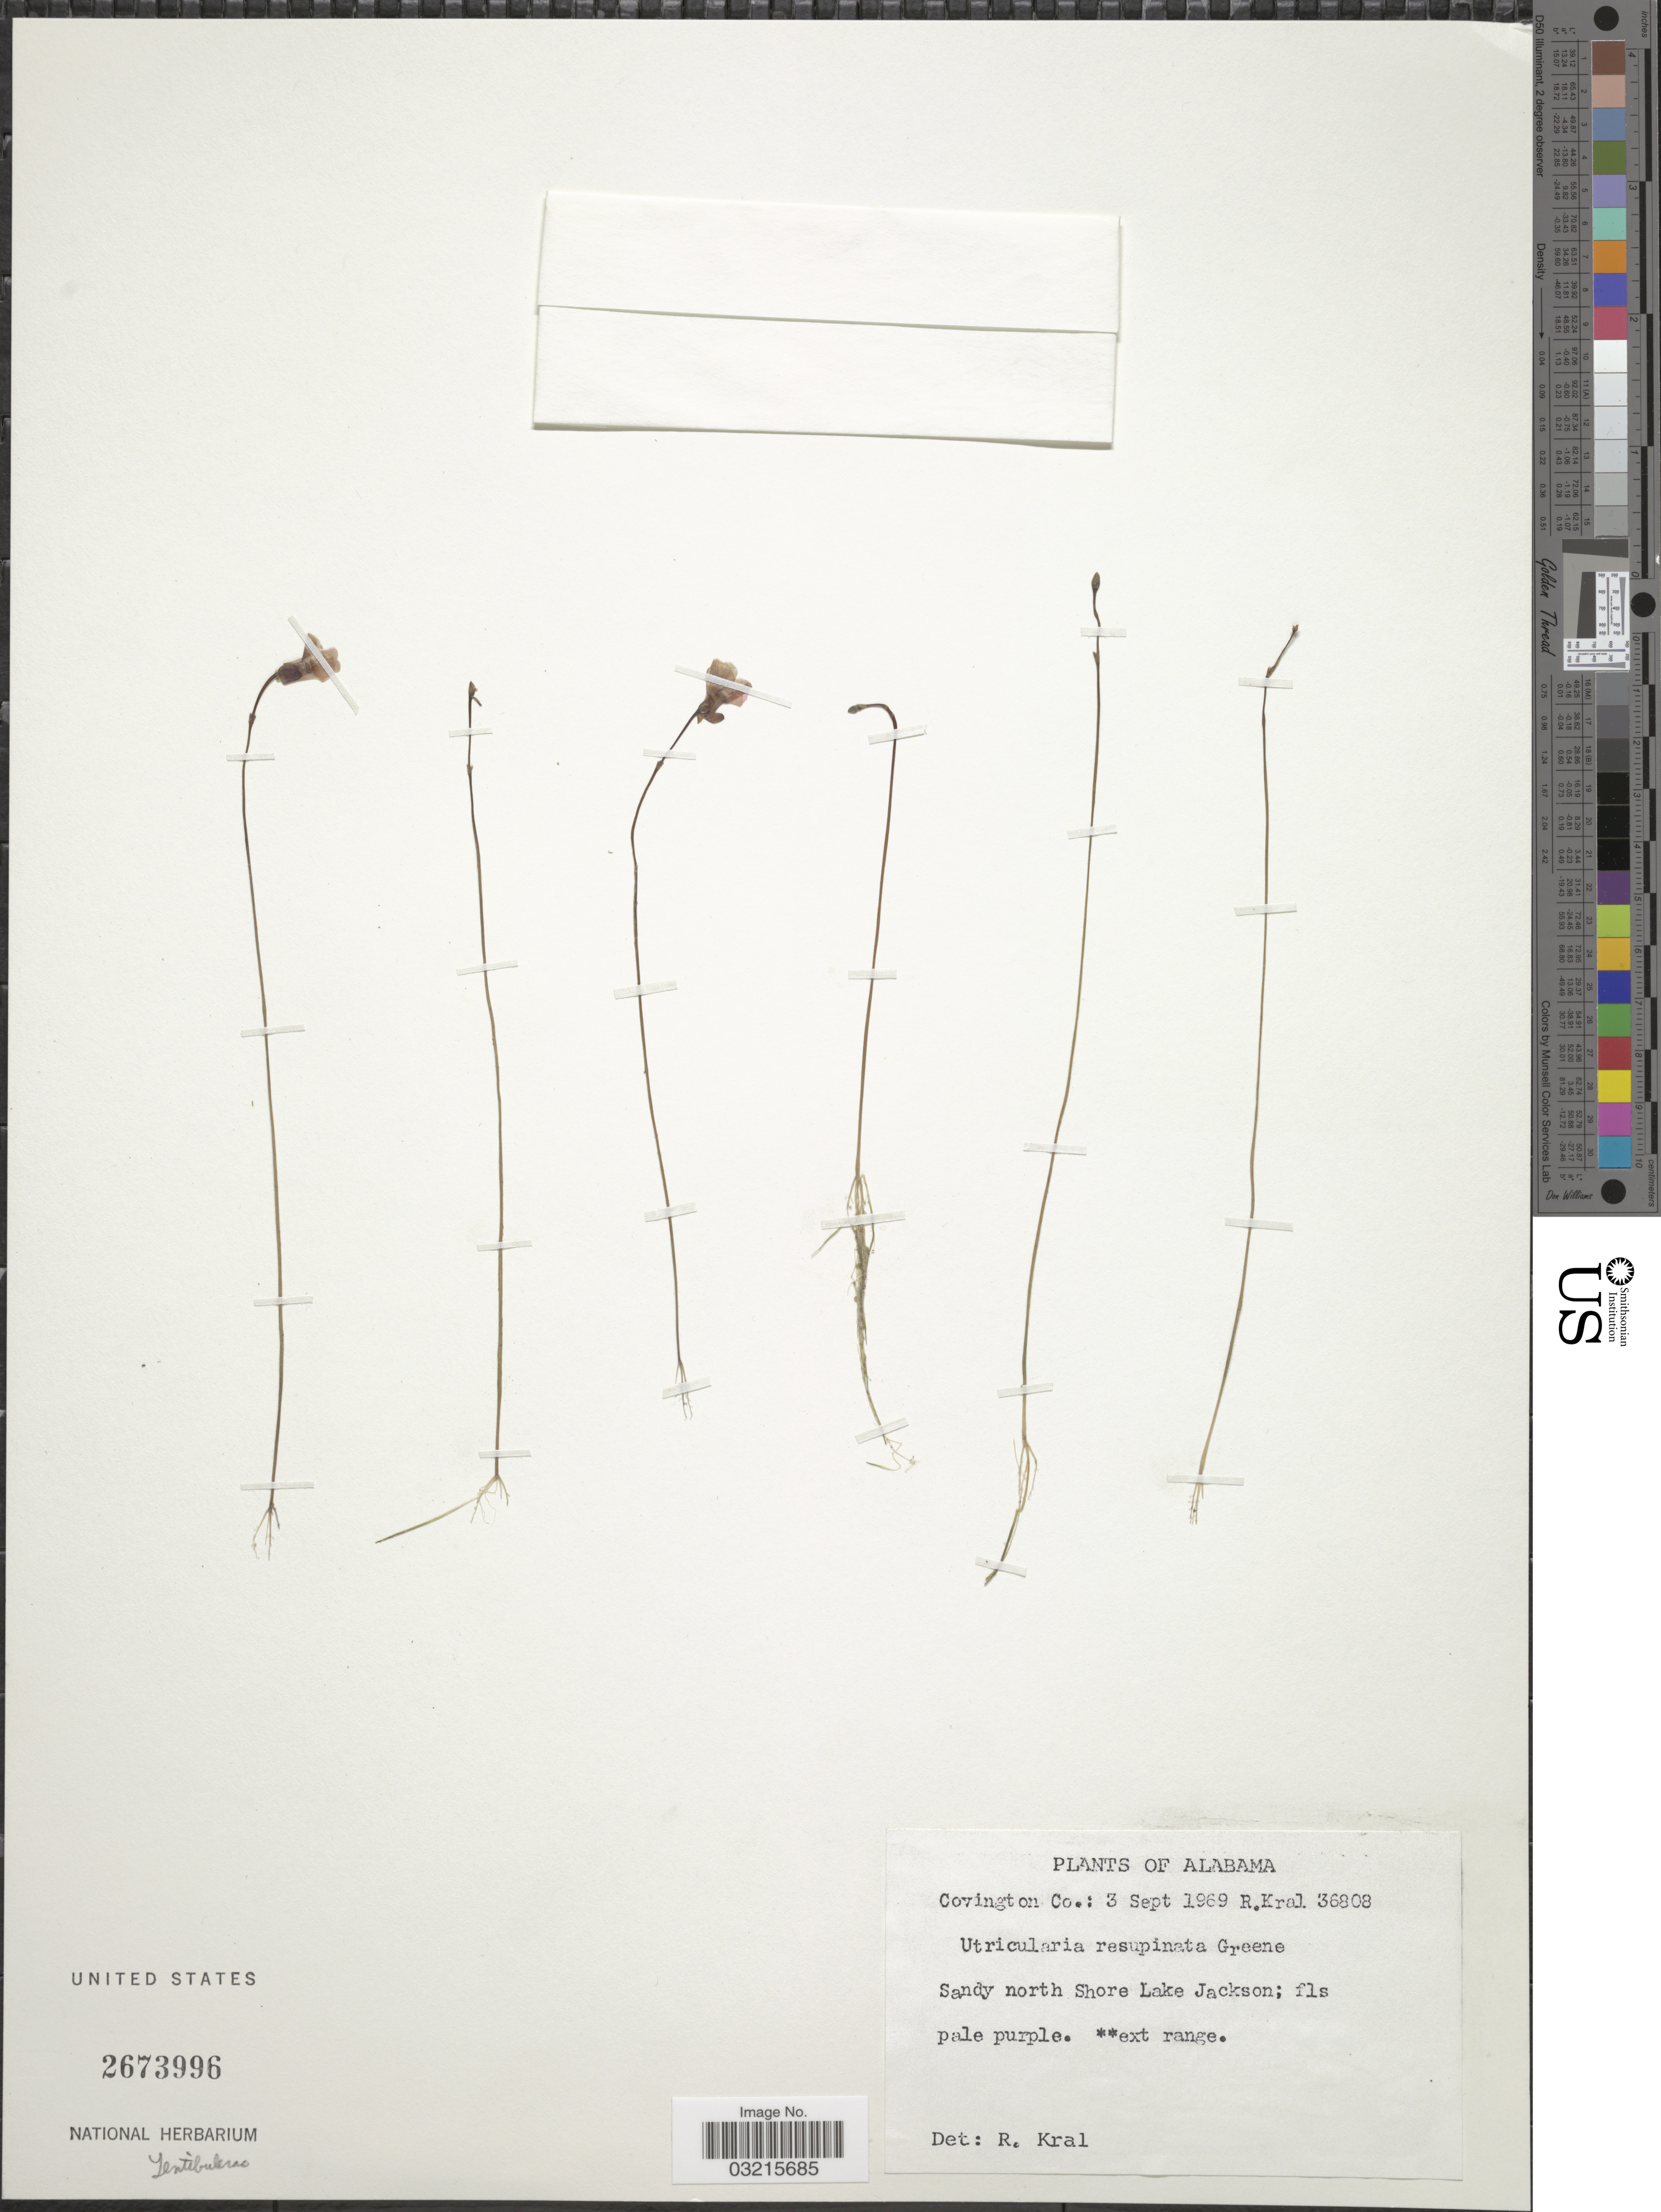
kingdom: Plantae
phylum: Tracheophyta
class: Magnoliopsida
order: Lamiales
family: Lentibulariaceae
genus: Utricularia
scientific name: Utricularia resupinata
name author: B.D. Greene ex Bigelow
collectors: R. Kral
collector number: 36808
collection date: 1969-09-03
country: United States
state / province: Alabama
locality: Covington Co., Sandy north Shore Lake Jackson.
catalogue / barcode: US 2673996